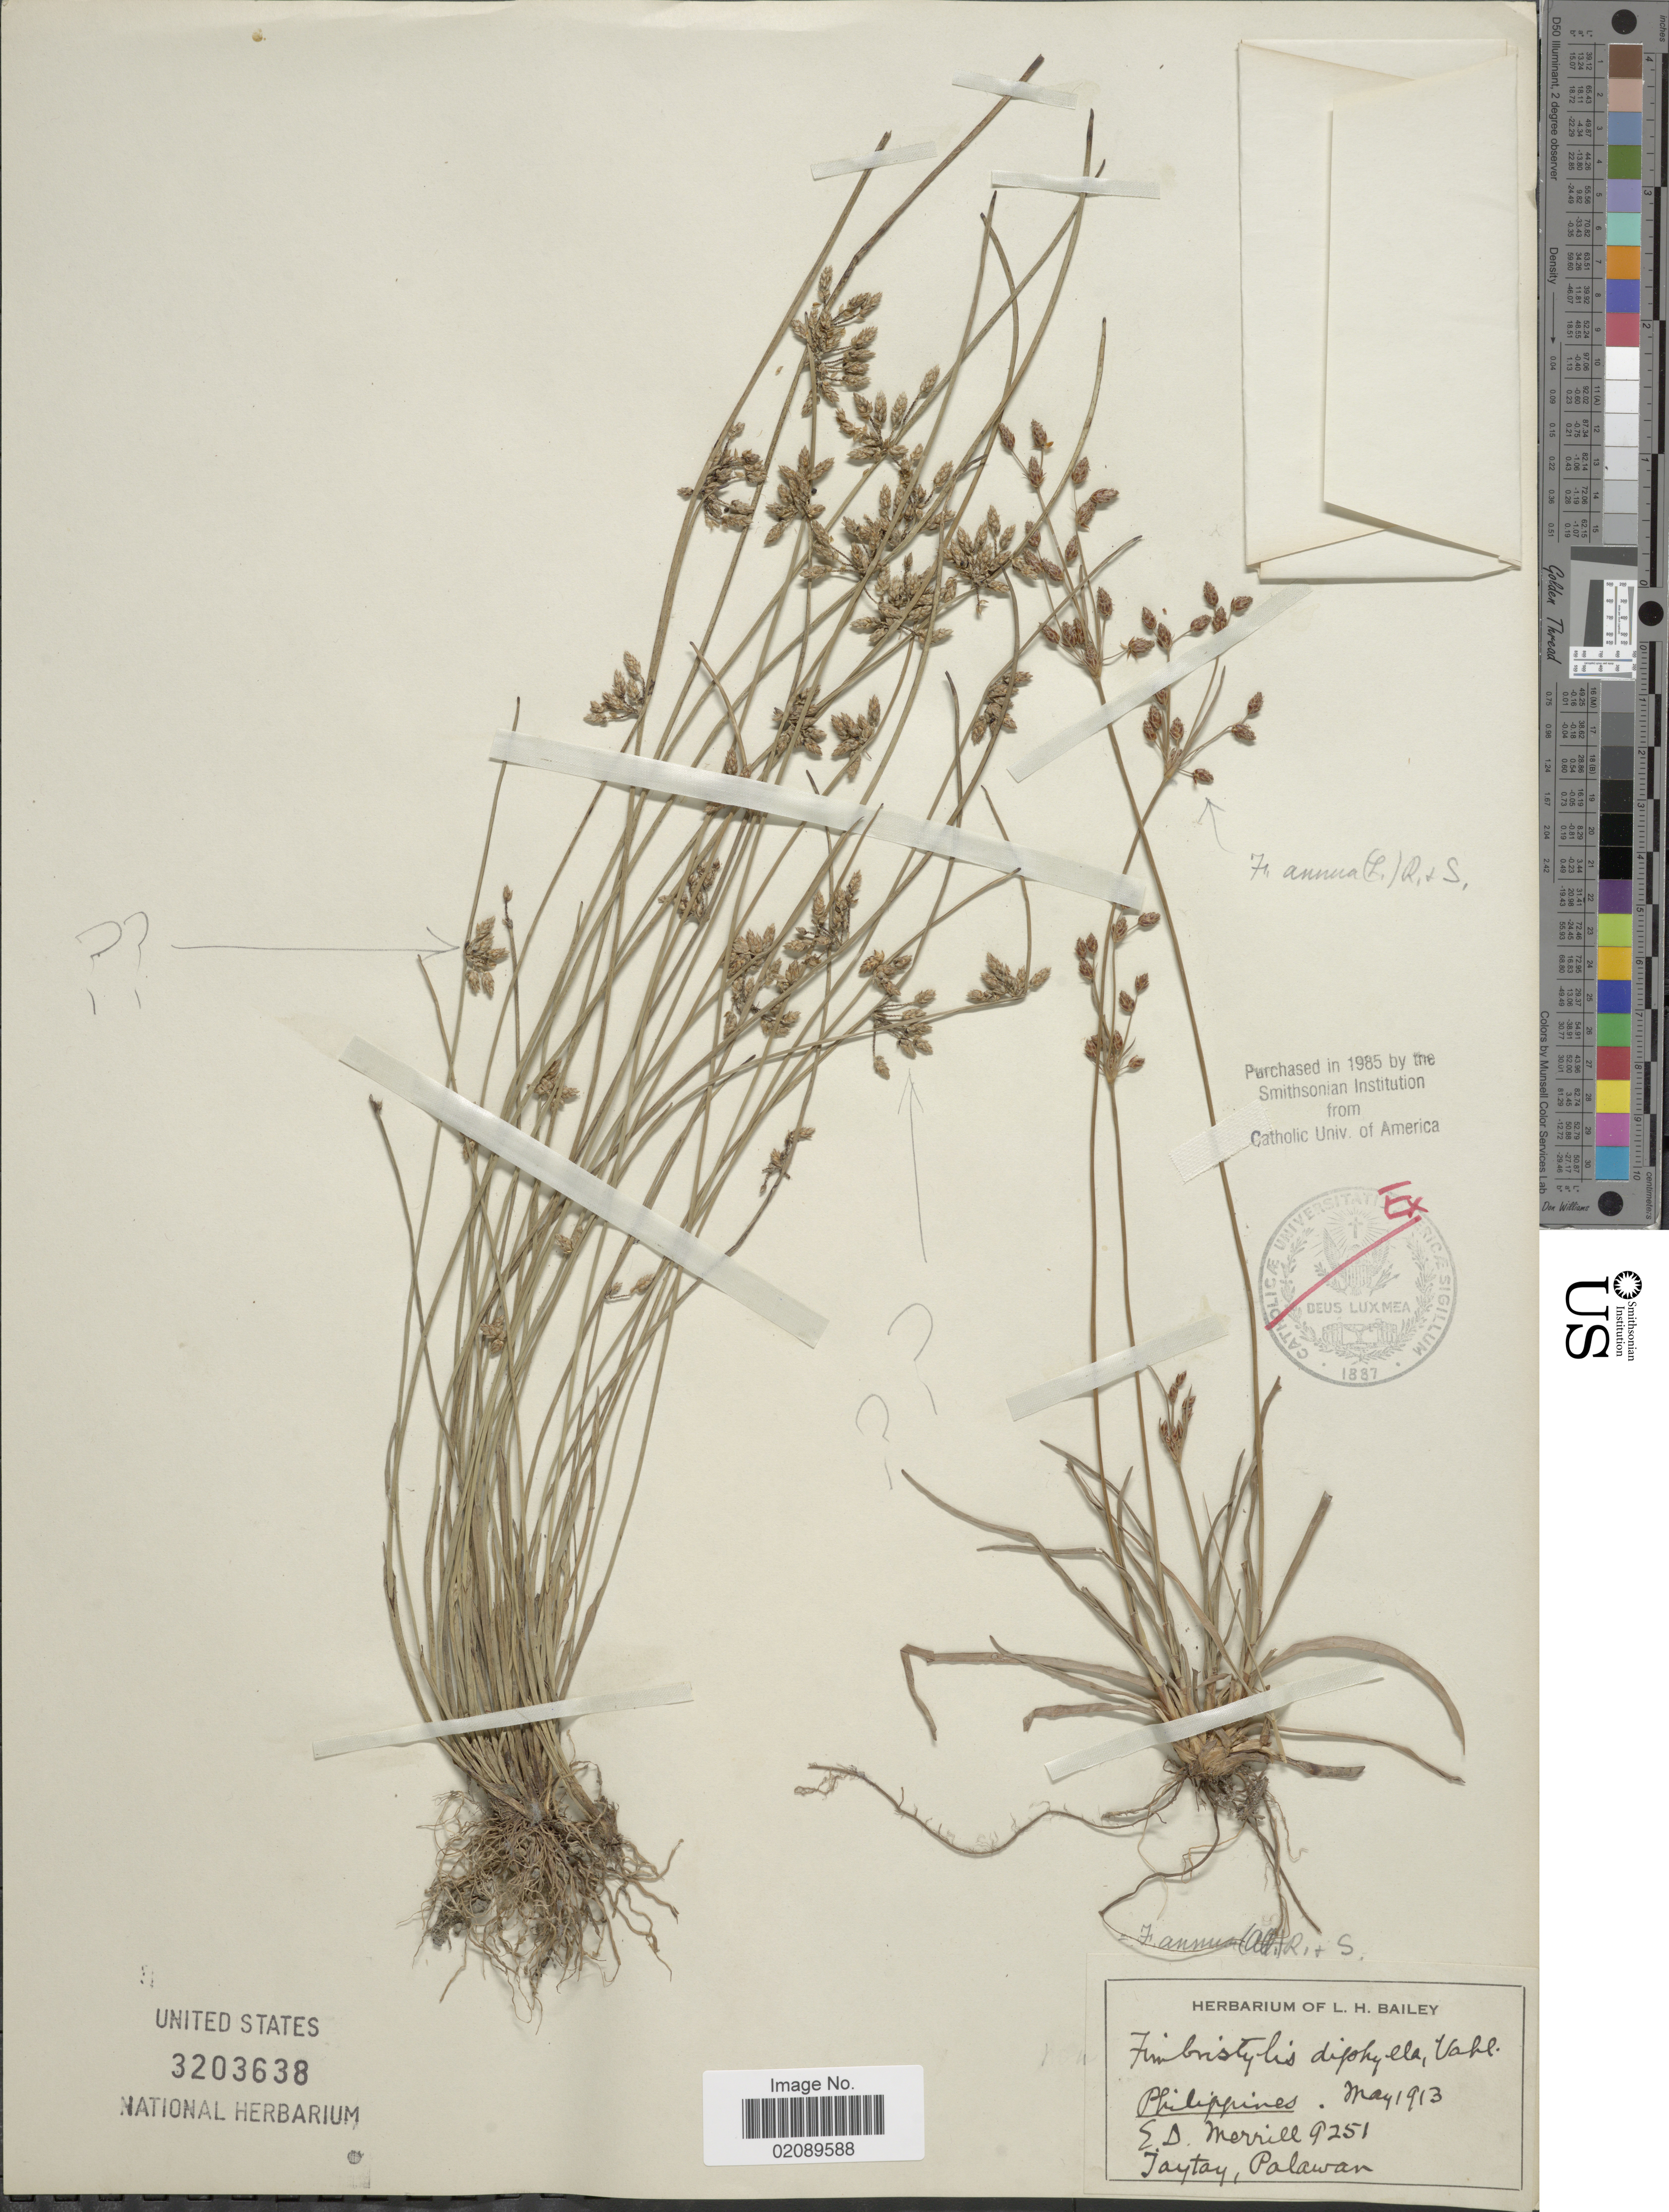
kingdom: Plantae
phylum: Tracheophyta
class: Liliopsida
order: Poales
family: Cyperaceae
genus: Fimbristylis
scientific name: Fimbristylis annua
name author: (All.) Roem. & Schult.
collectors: E. D. Merrill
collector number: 9251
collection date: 1913-05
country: Philippines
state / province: Mimaropa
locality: Jatay, Palawan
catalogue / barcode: US 3203638